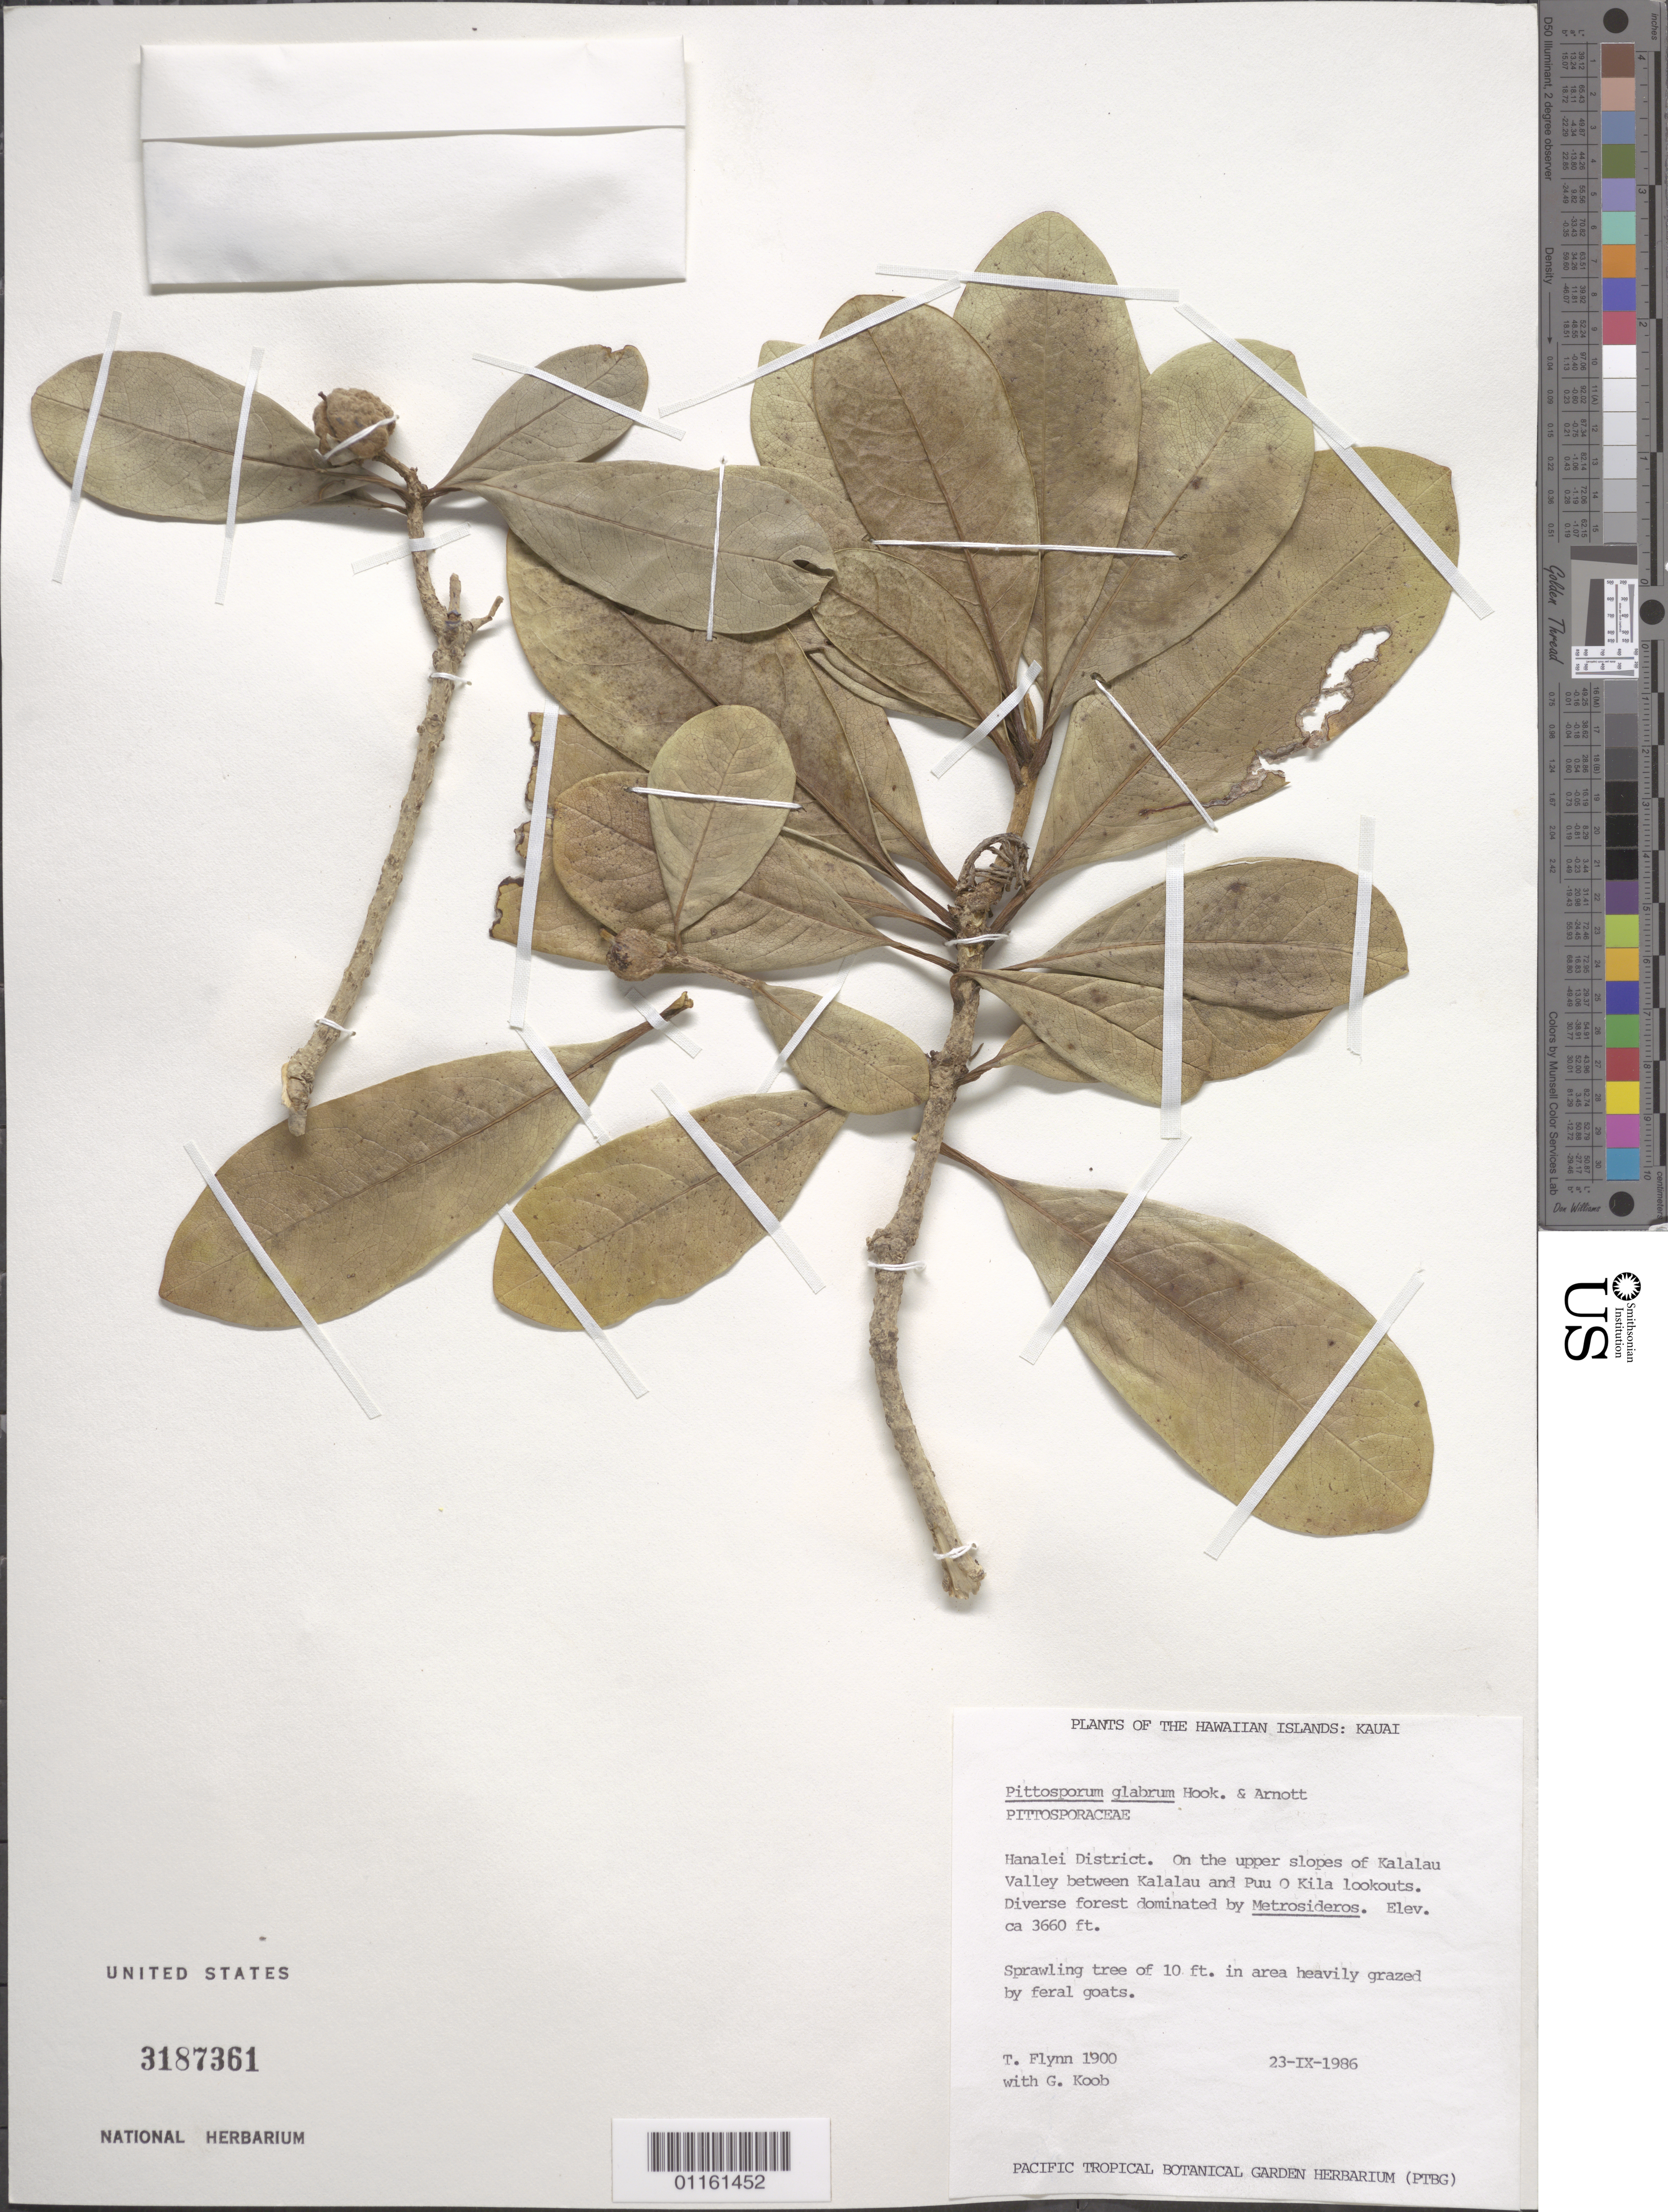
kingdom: Plantae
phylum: Tracheophyta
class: Magnoliopsida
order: Apiales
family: Pittosporaceae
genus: Pittosporum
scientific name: Pittosporum glabrum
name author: Hook. & Arn.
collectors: T. W. Flynn & G. Koob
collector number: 1900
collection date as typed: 23 Sep 1986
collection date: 1986-09-23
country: United States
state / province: Hawaii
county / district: Kauai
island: Kaua'i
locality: Hanalei Dist. On the upper slopes of Kalalau Valley between Kalalau and Puu O Kila lookouts.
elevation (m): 1116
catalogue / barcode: US 3187361